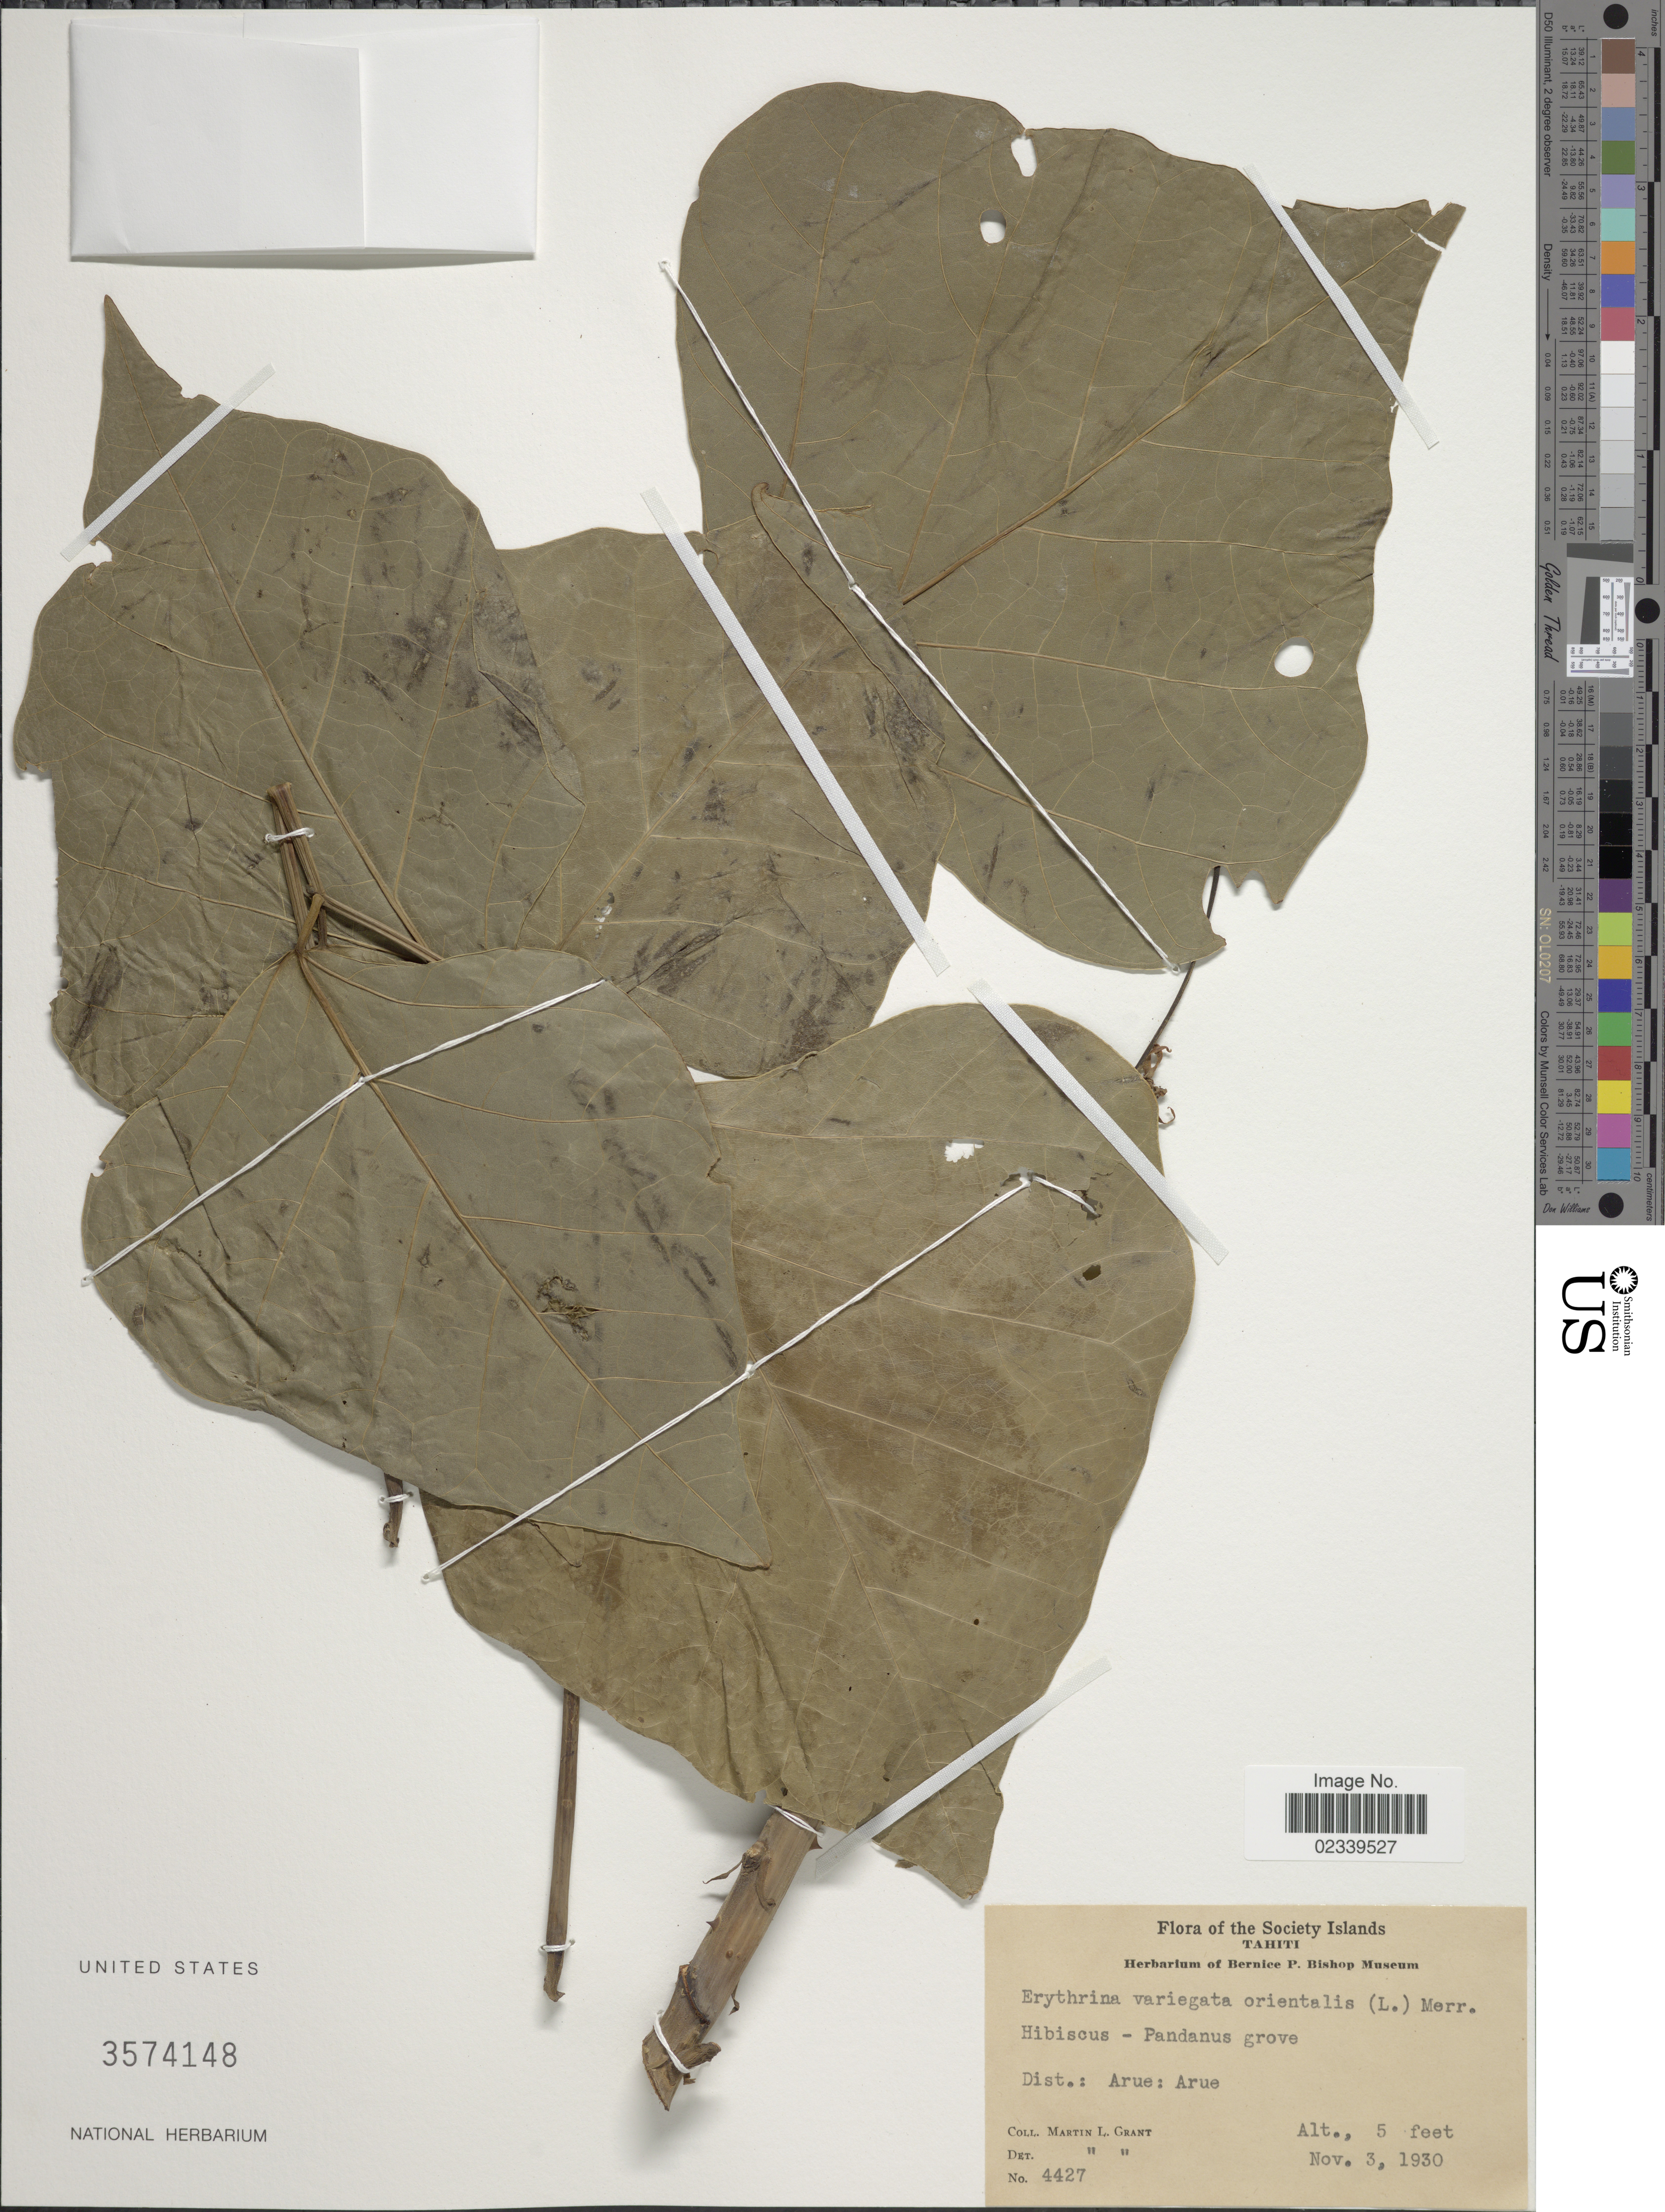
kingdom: Plantae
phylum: Tracheophyta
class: Magnoliopsida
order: Fabales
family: Fabaceae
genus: Erythrina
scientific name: Erythrina variegata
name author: L.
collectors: M. L. Grant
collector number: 4427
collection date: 1930-11-03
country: French Polynesia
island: Tahiti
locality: The Society Islands, Tahiti,Dist.: Arue: Arue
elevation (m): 2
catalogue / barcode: US 3574148